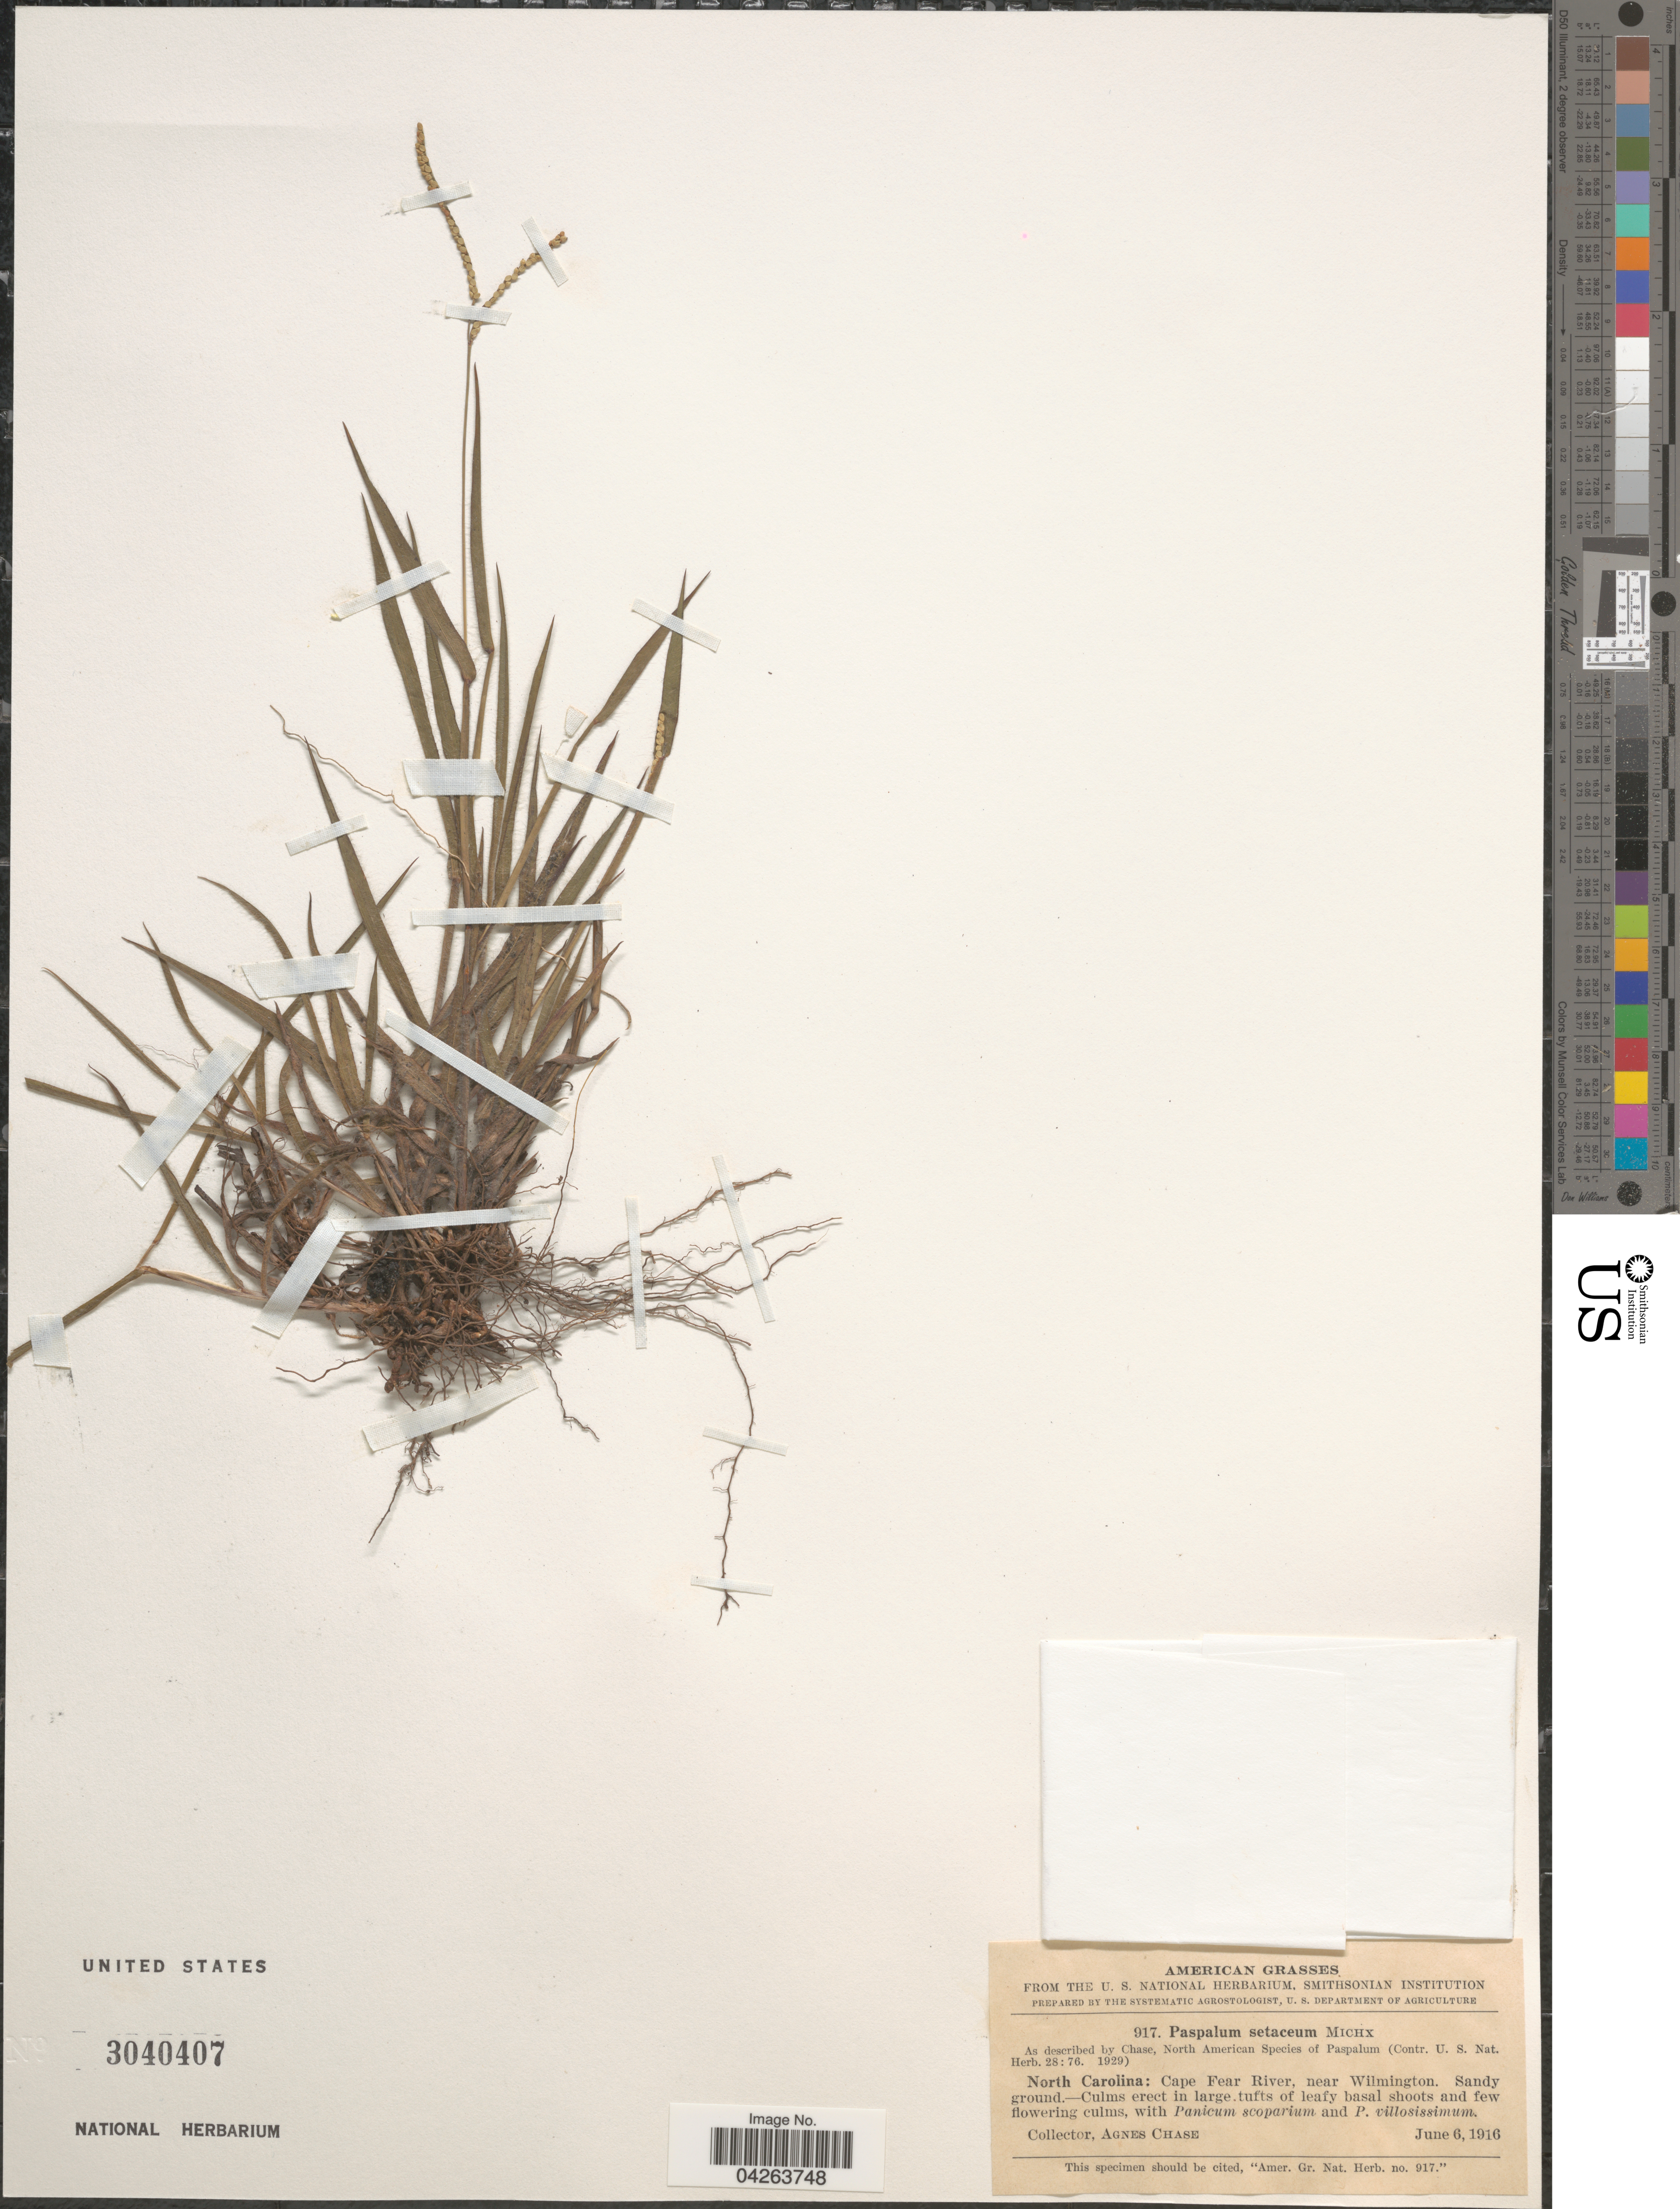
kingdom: Plantae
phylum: Tracheophyta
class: Liliopsida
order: Poales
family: Poaceae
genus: Paspalum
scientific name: Paspalum setaceum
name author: Michx.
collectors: A. Chase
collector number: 917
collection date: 1916-06-06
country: United States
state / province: North Carolina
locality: Cape Fear River, near Wilmington.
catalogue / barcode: US 3040407